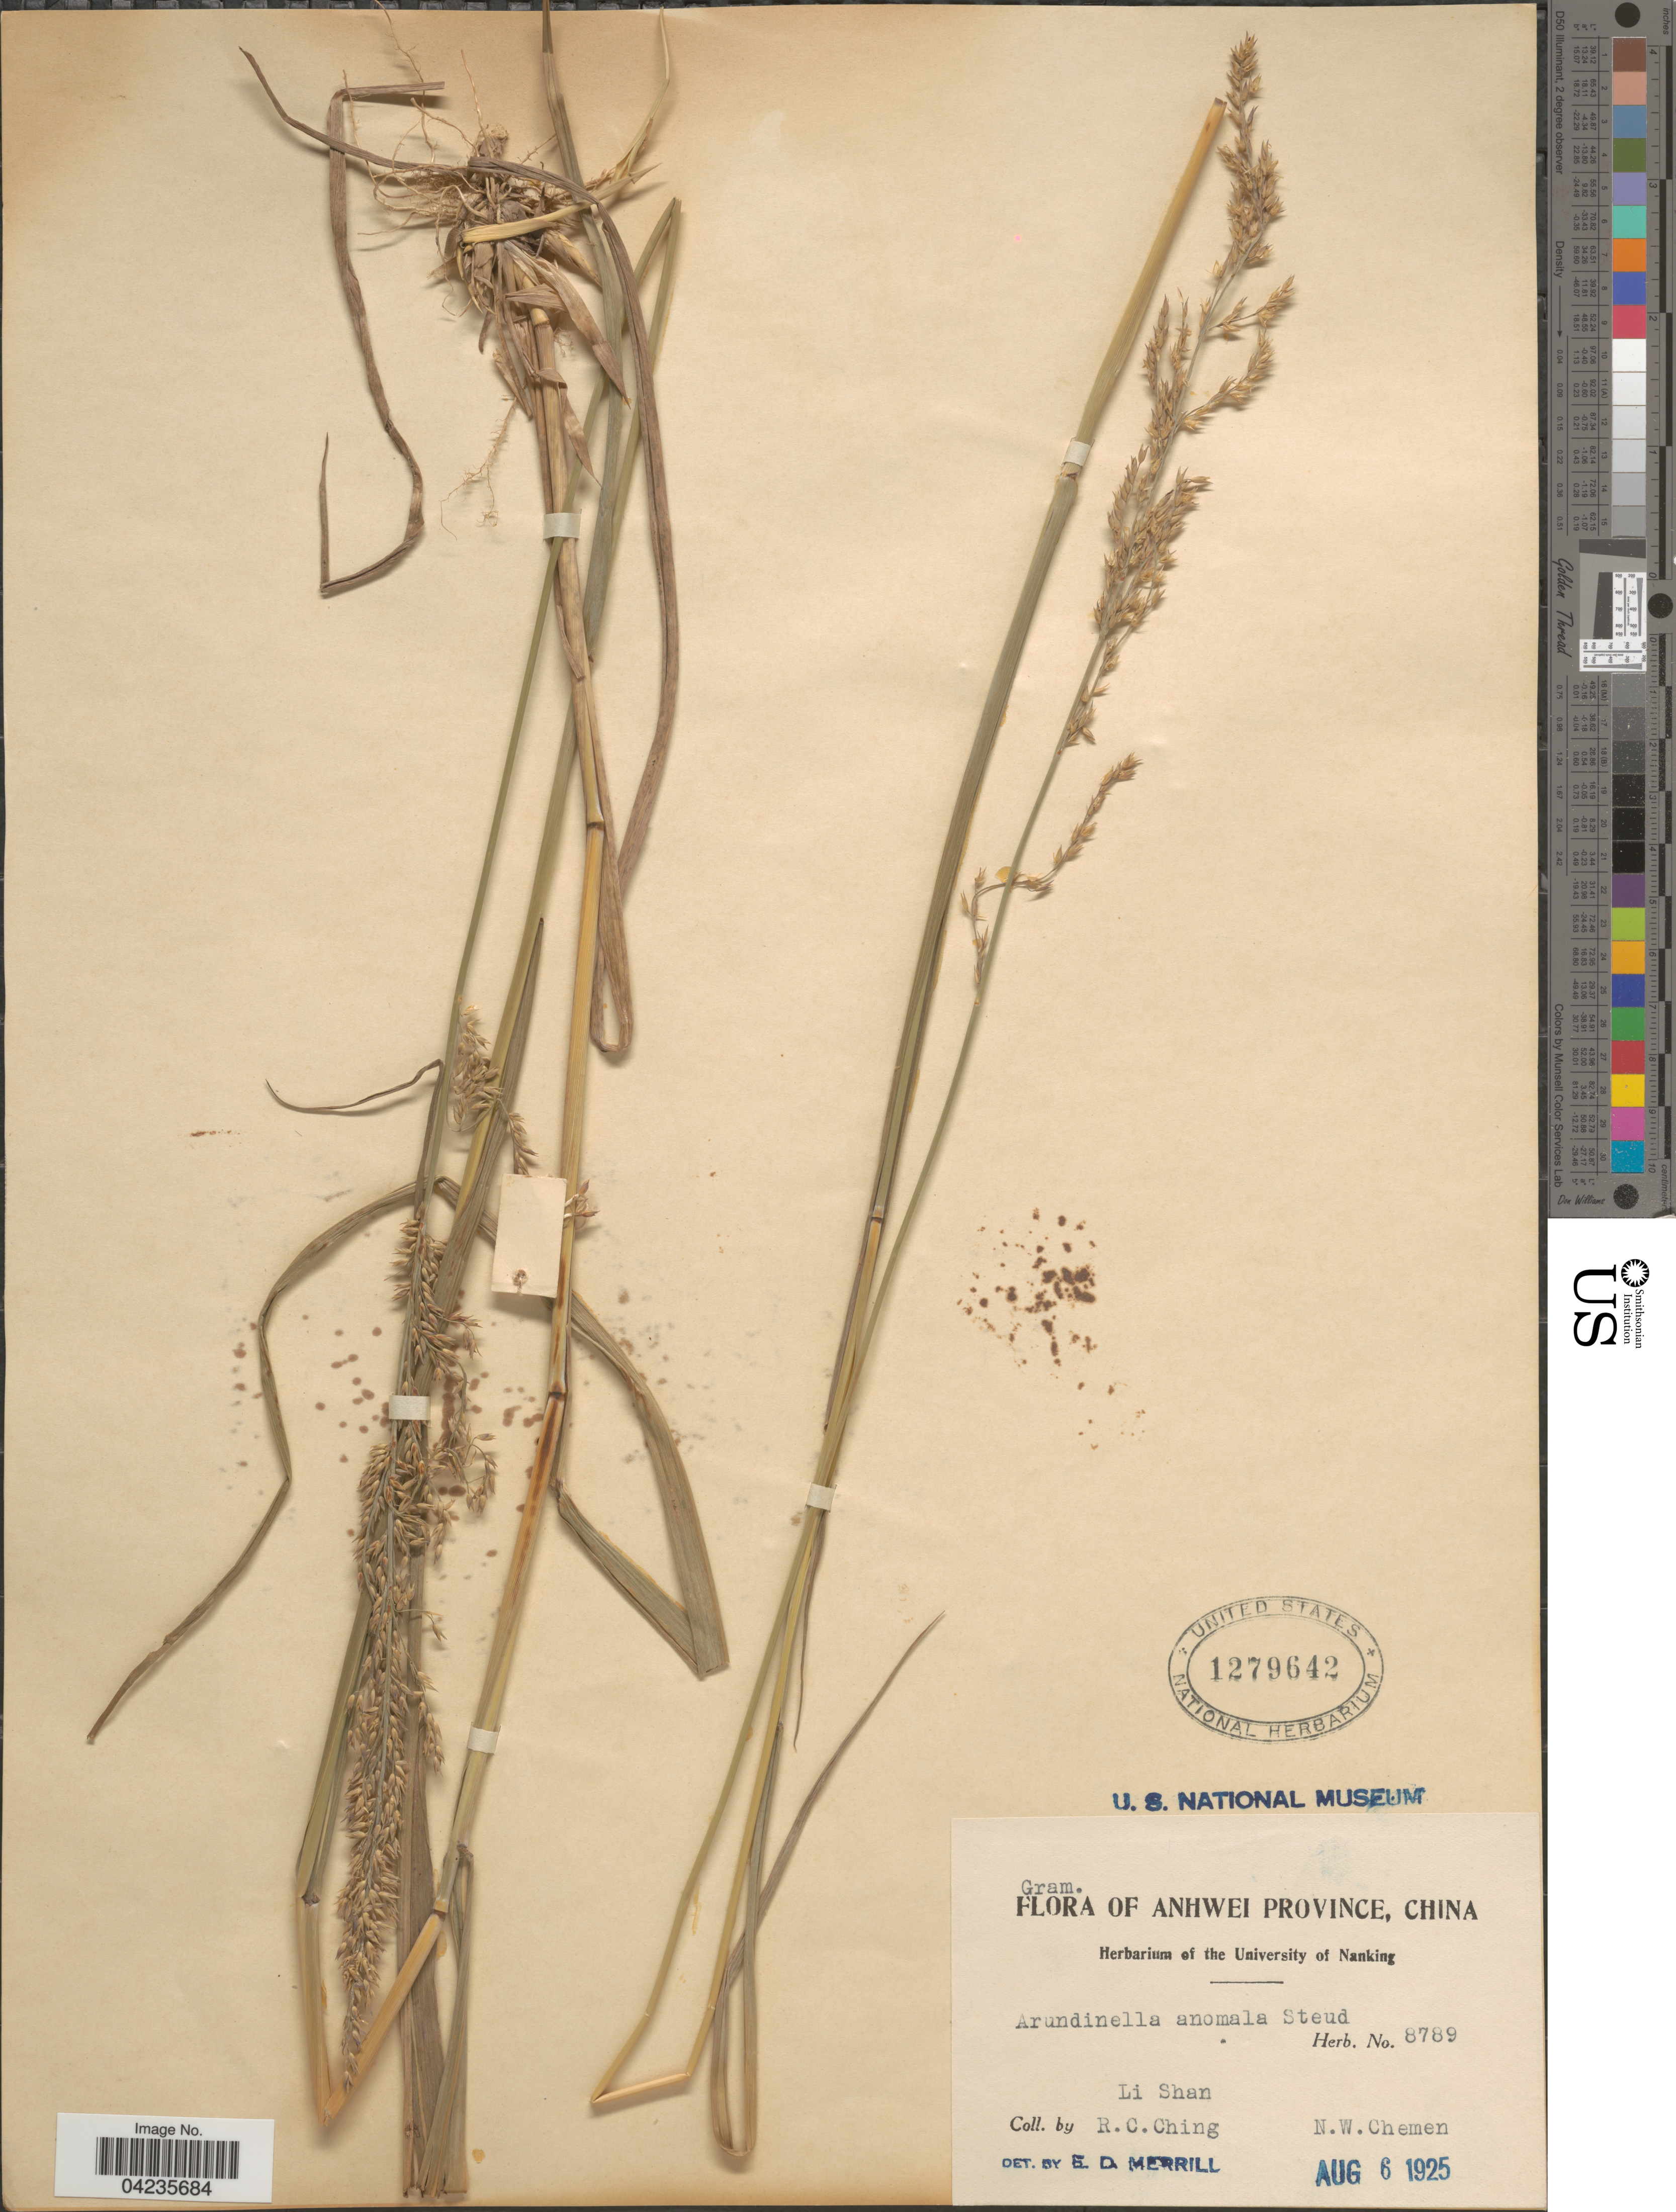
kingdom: Plantae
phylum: Tracheophyta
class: Liliopsida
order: Poales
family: Poaceae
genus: Arundinella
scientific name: Arundinella hirta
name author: (Thunb.) Tanaka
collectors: R. C. Ching & N. Chemen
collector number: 8789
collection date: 1925-08-06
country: China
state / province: Anhui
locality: Anhwei Province. Li Shan.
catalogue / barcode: US 1279642